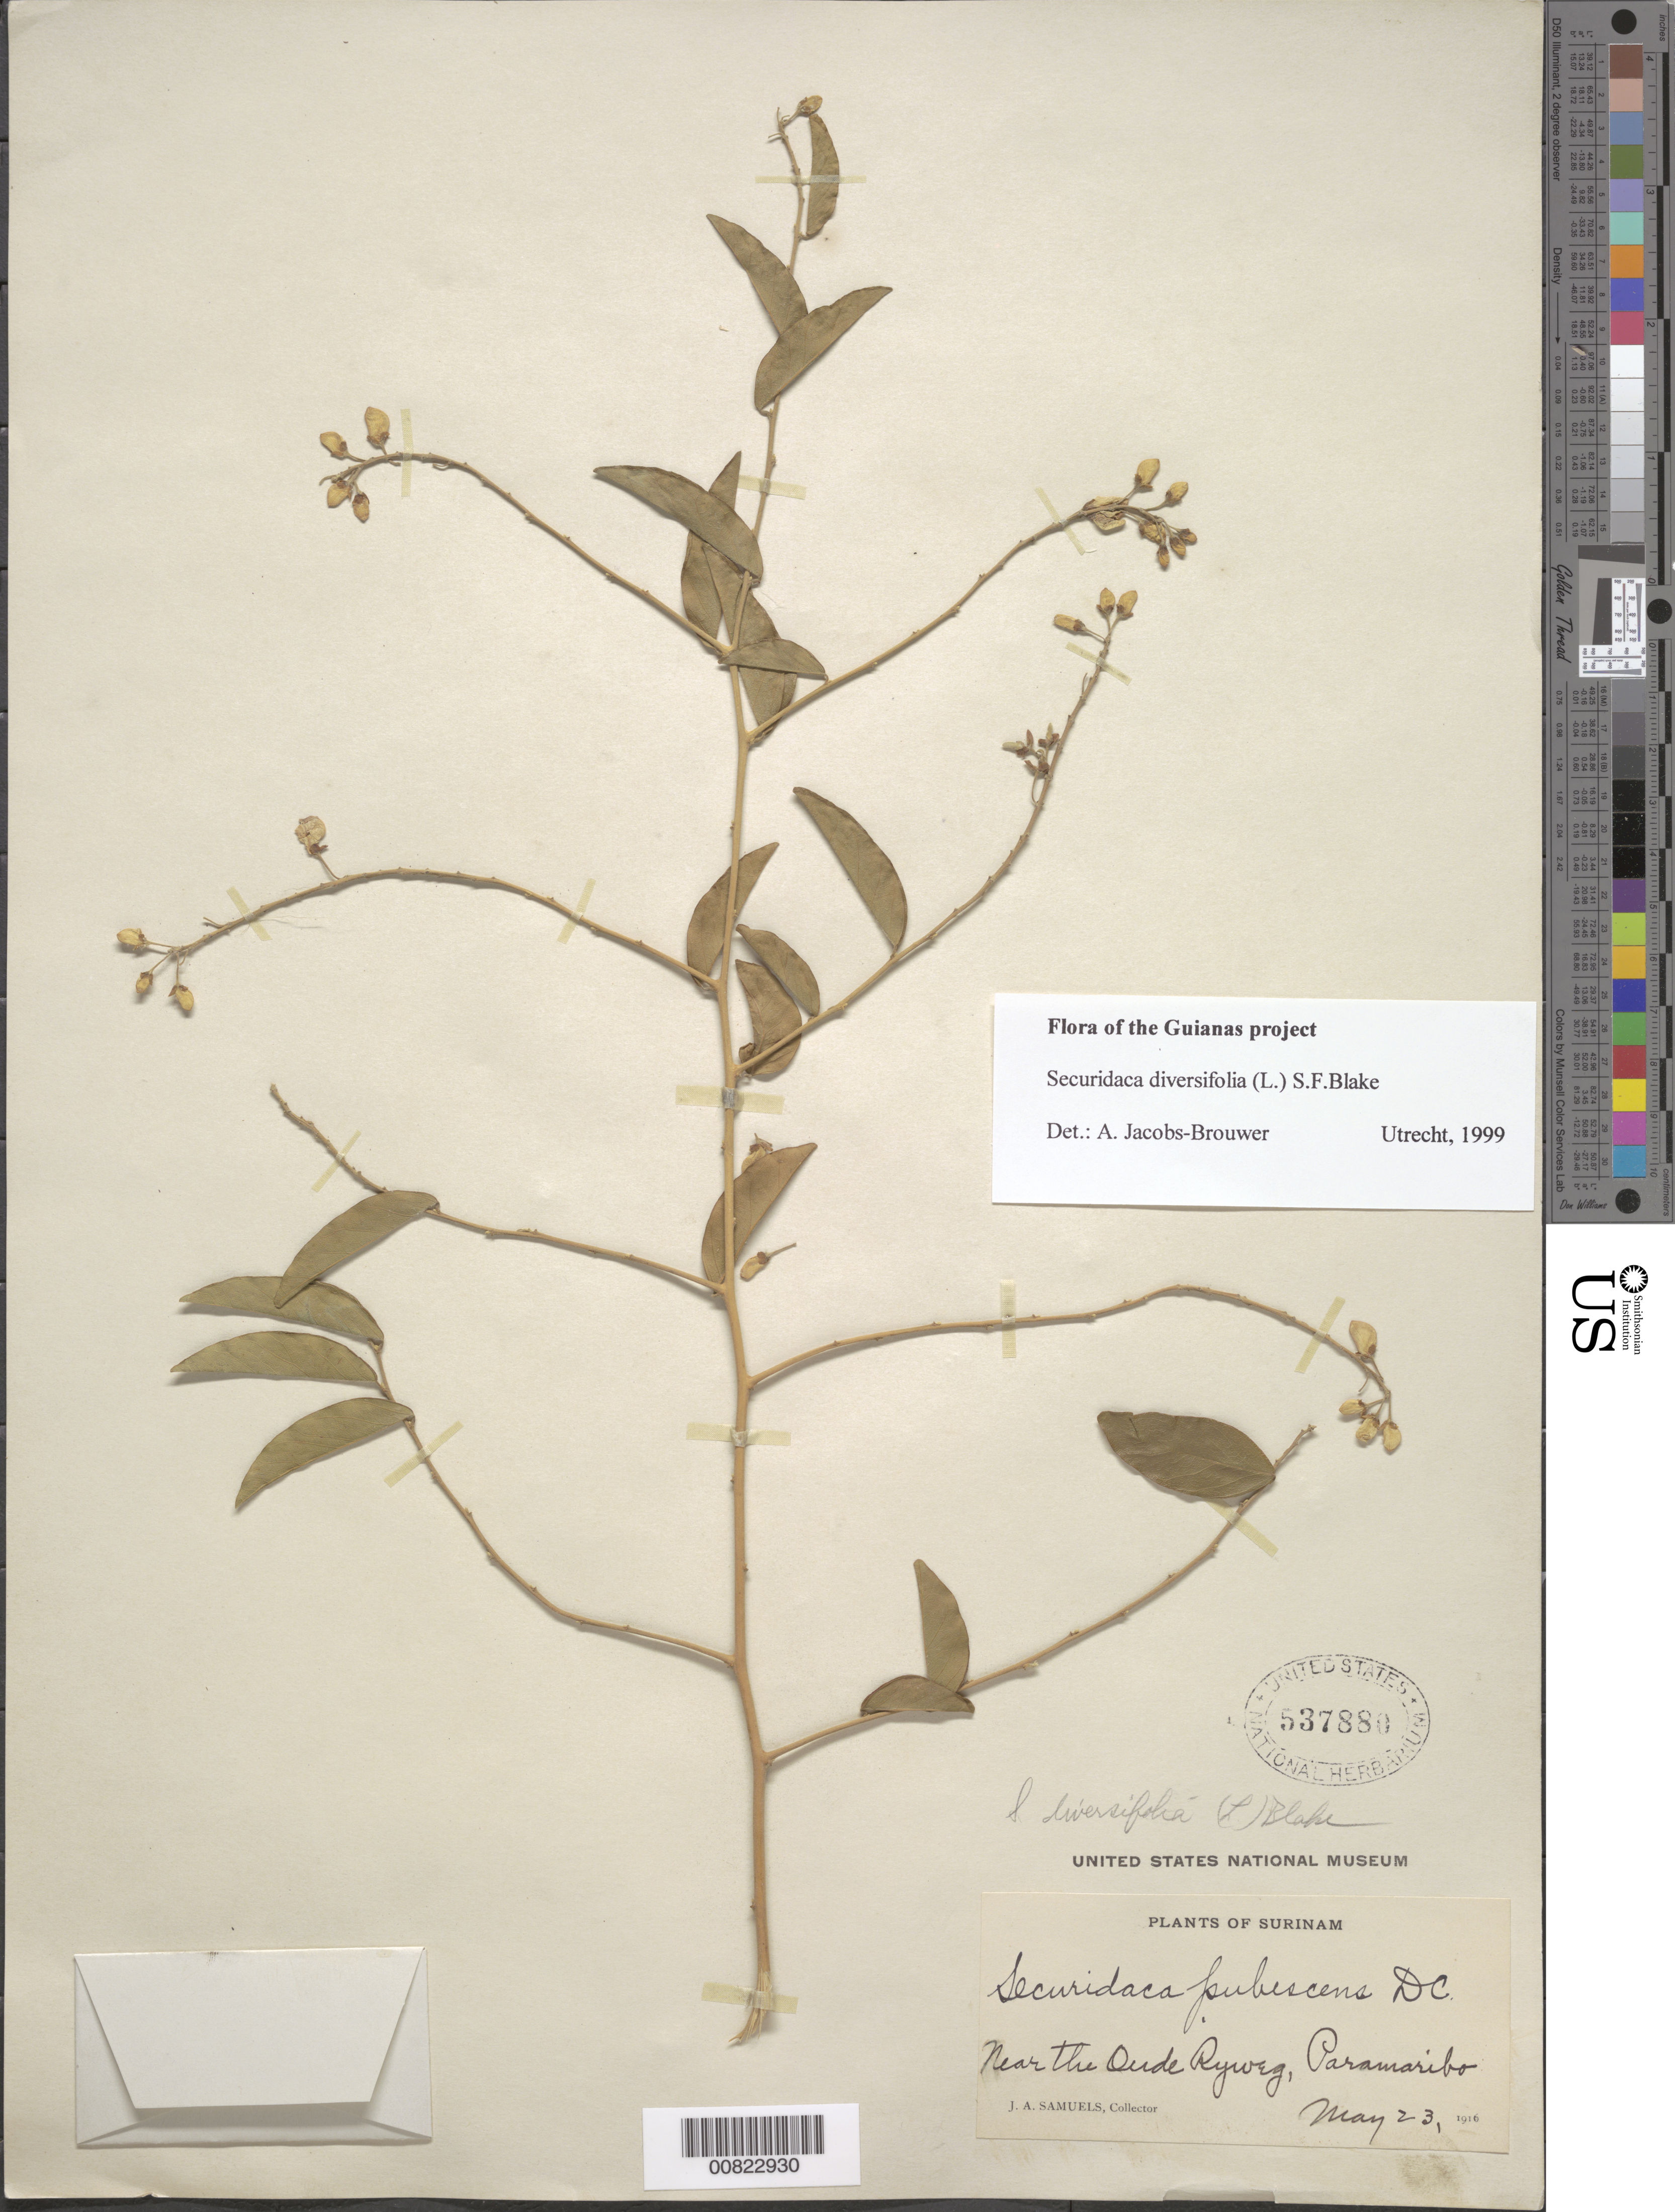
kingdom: Plantae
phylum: Tracheophyta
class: Magnoliopsida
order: Fabales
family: Polygalaceae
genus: Securidaca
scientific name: Securidaca diversifolia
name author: (L.) S.F. Blake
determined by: Jacobs-Brouwer, A.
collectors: J. A. Samuels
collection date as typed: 23-May-16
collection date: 1916-05-23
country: Suriname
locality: Paramaribo, near Oude Ryweg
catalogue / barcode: US 537880